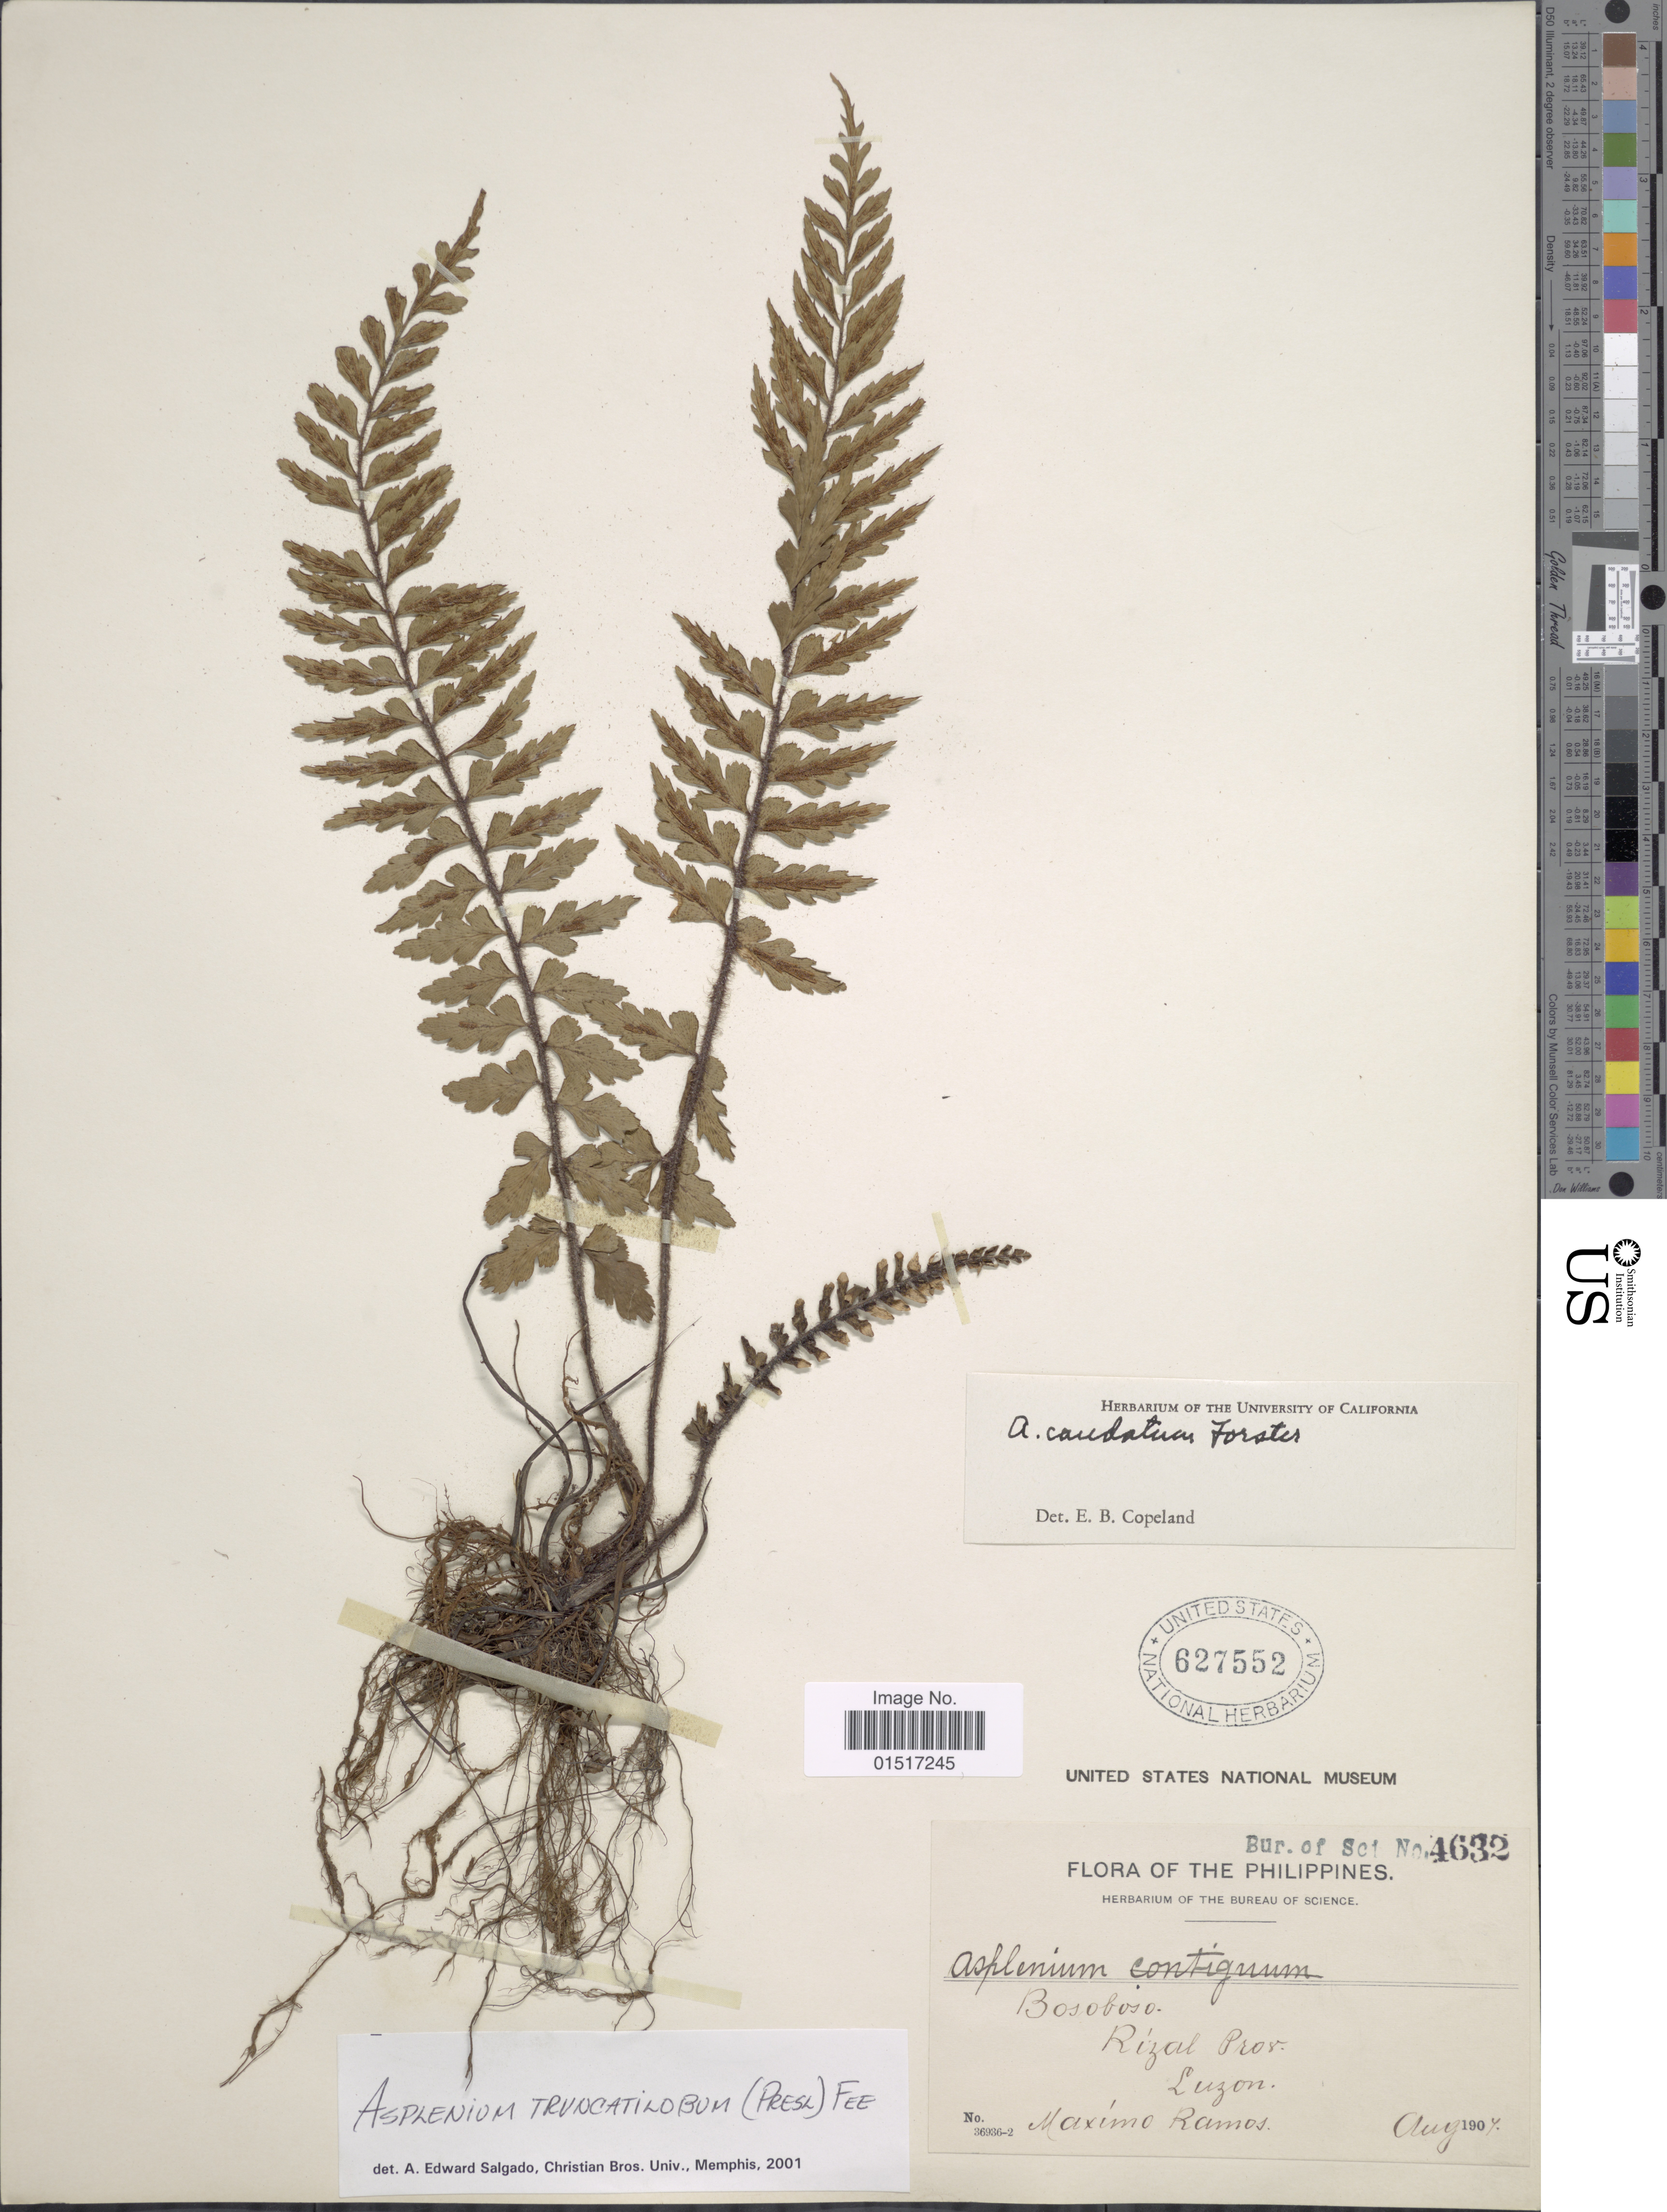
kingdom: Plantae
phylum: Tracheophyta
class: Polypodiopsida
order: Polypodiales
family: Aspleniaceae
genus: Asplenium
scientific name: Asplenium truncatilobum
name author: (C. Presl) Fée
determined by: Salgado, A. E.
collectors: M. Ramos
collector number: Bur. of Sci 4632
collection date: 1907-08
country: Philippines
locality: Bosoboso, Rizal Prov., Luzon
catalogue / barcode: US 627552